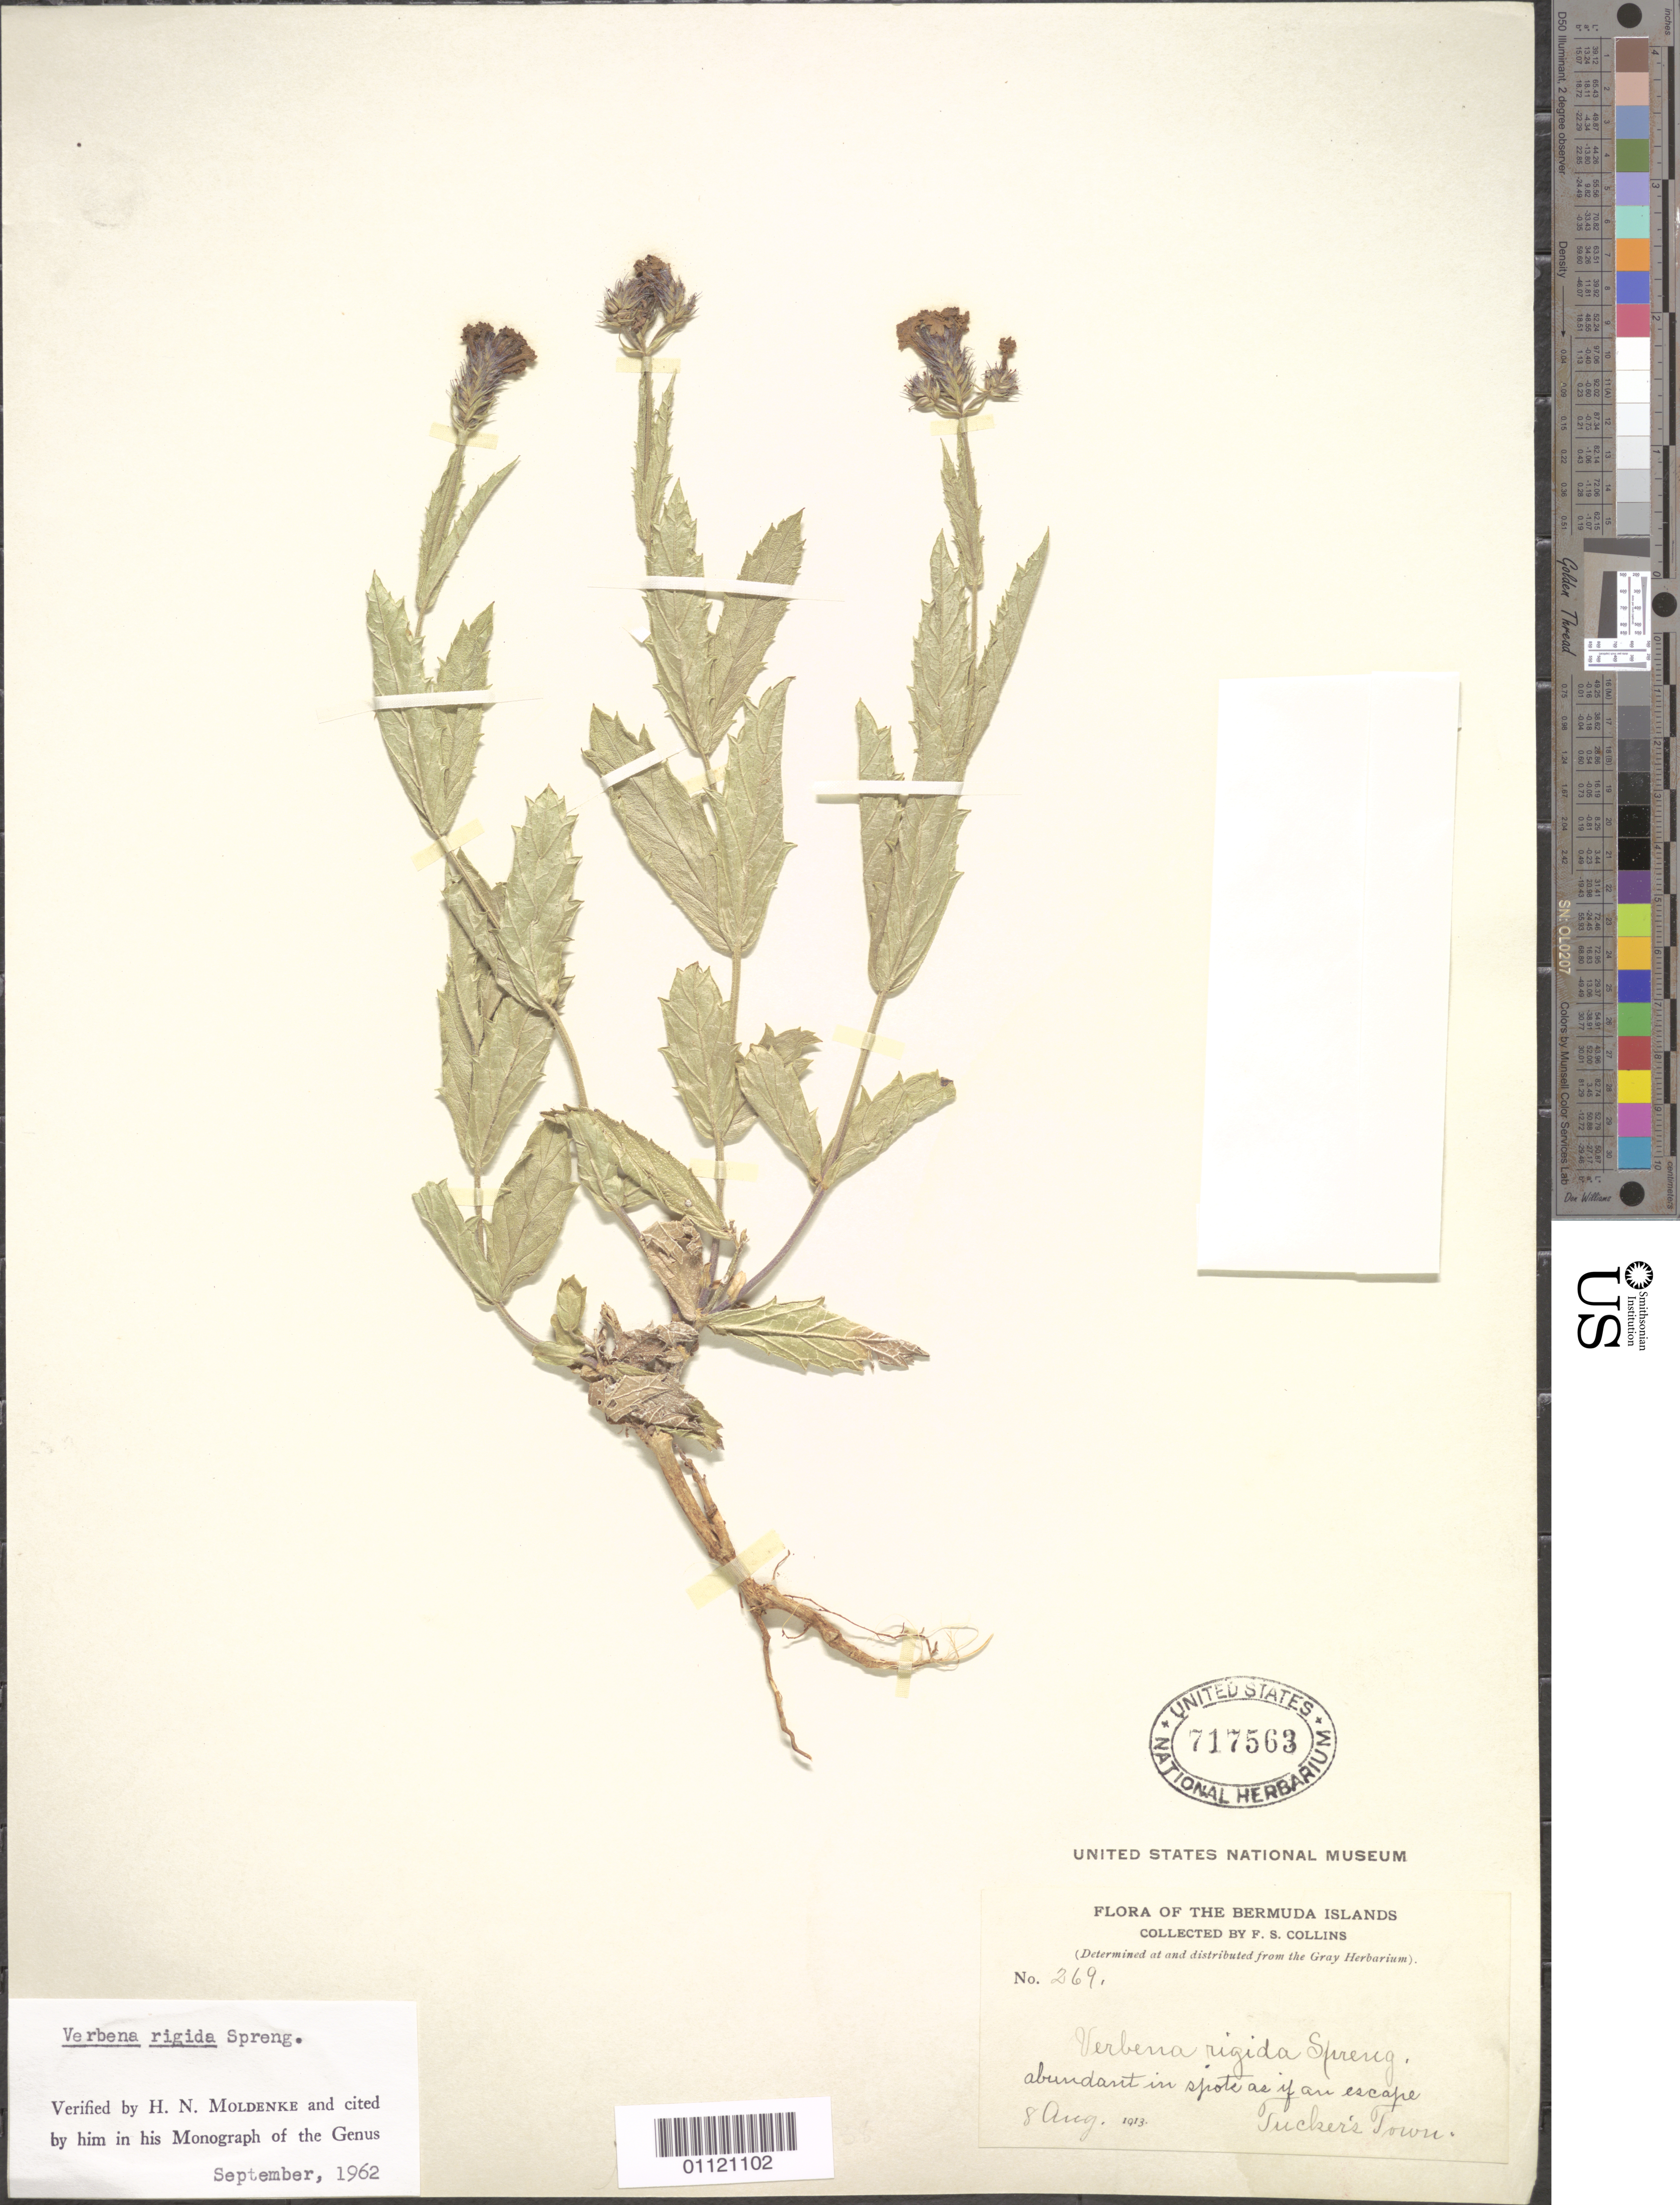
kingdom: Plantae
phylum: Tracheophyta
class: Magnoliopsida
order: Lamiales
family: Verbenaceae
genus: Verbena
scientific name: Verbena rigida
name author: Spreng.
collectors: F. Collins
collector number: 269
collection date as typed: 08 Aug 1913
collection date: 1913-08-08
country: Bermuda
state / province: Southampton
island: Bermuda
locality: Tucker's Town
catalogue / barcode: US 717563